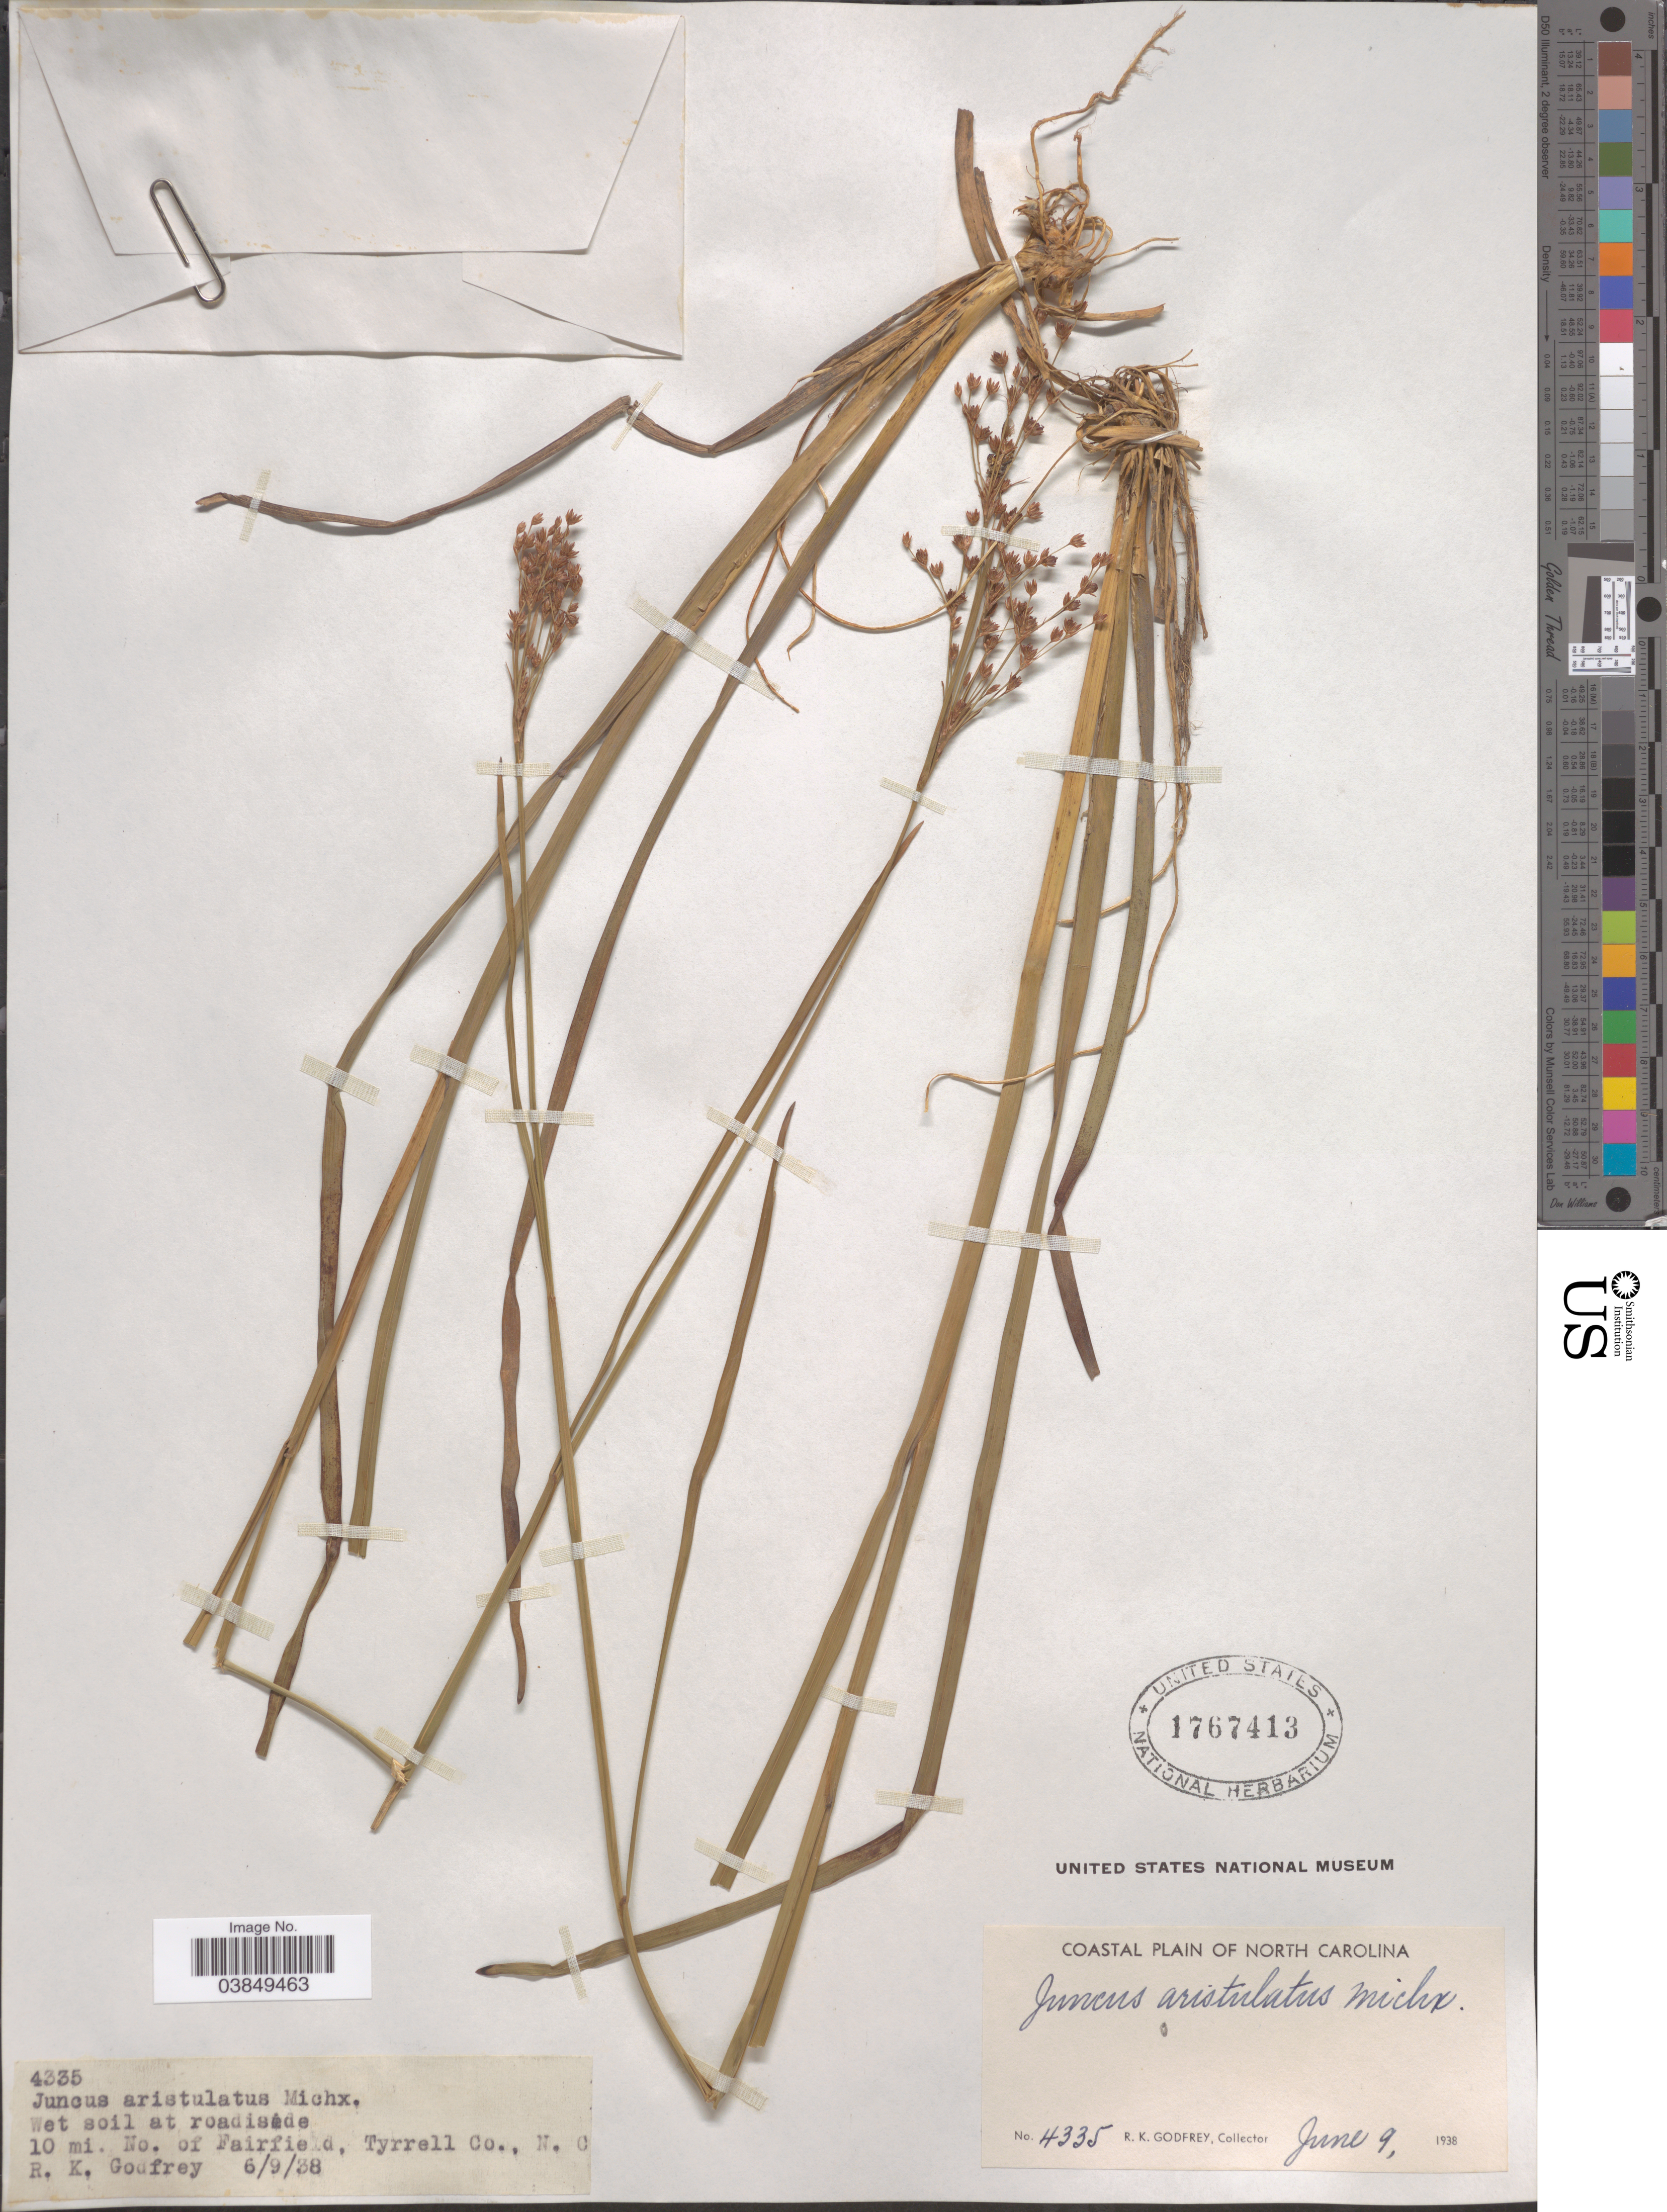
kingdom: Plantae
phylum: Tracheophyta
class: Liliopsida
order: Poales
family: Juncaceae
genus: Juncus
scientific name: Juncus aristulatus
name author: Michx.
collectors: R. K. Godfrey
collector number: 4335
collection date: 1938-06-09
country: United States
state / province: North Carolina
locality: Coastal Plain of North Carolina. 10 mi. No. of Fairfield, Tyrrell Co.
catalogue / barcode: US 1767413